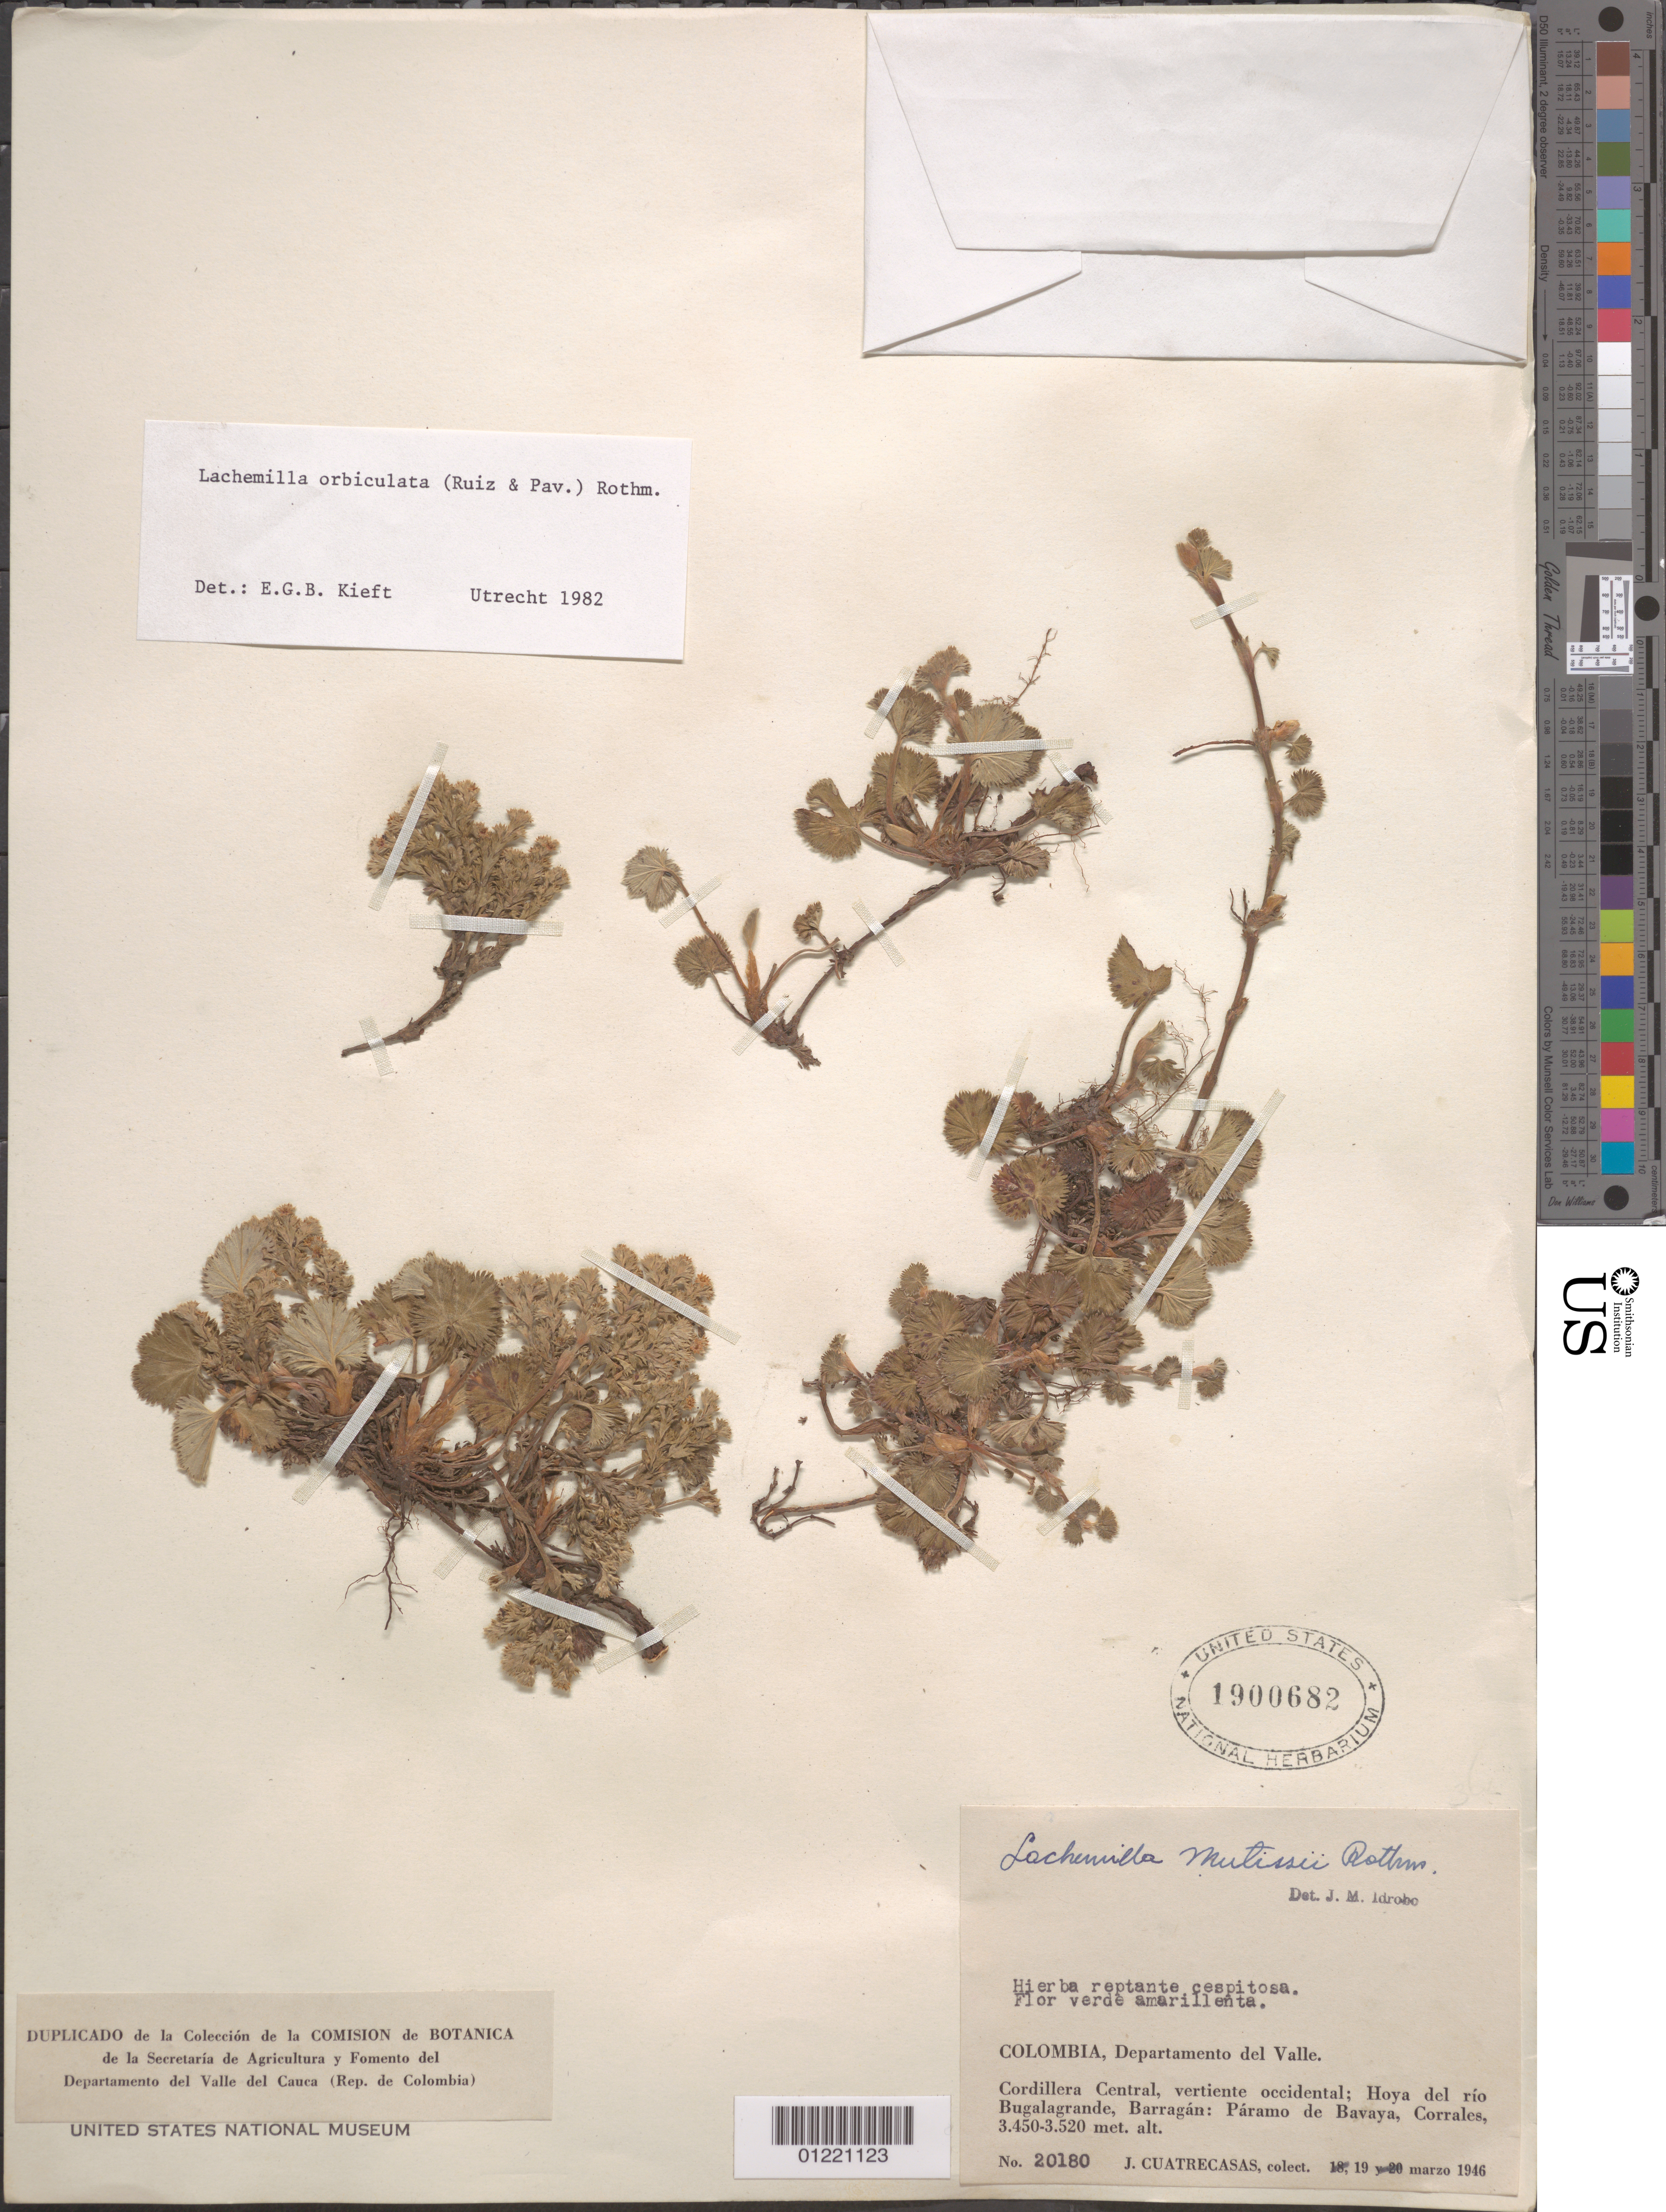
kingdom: Plantae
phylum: Tracheophyta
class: Magnoliopsida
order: Rosales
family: Rosaceae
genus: Lachemilla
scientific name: Lachemilla orbiculata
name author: (Ruiz & Pav.) Rydb.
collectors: J. Cuatrecasas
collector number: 20180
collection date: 1946-03-19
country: Colombia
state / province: Valle del Cauca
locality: Cordillera Central, vertiente occidental; Hoya del río Bugalagrande, Brarragán: Páramo de Bavaya, Corrales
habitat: corrales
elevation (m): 3450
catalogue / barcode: US 1900682